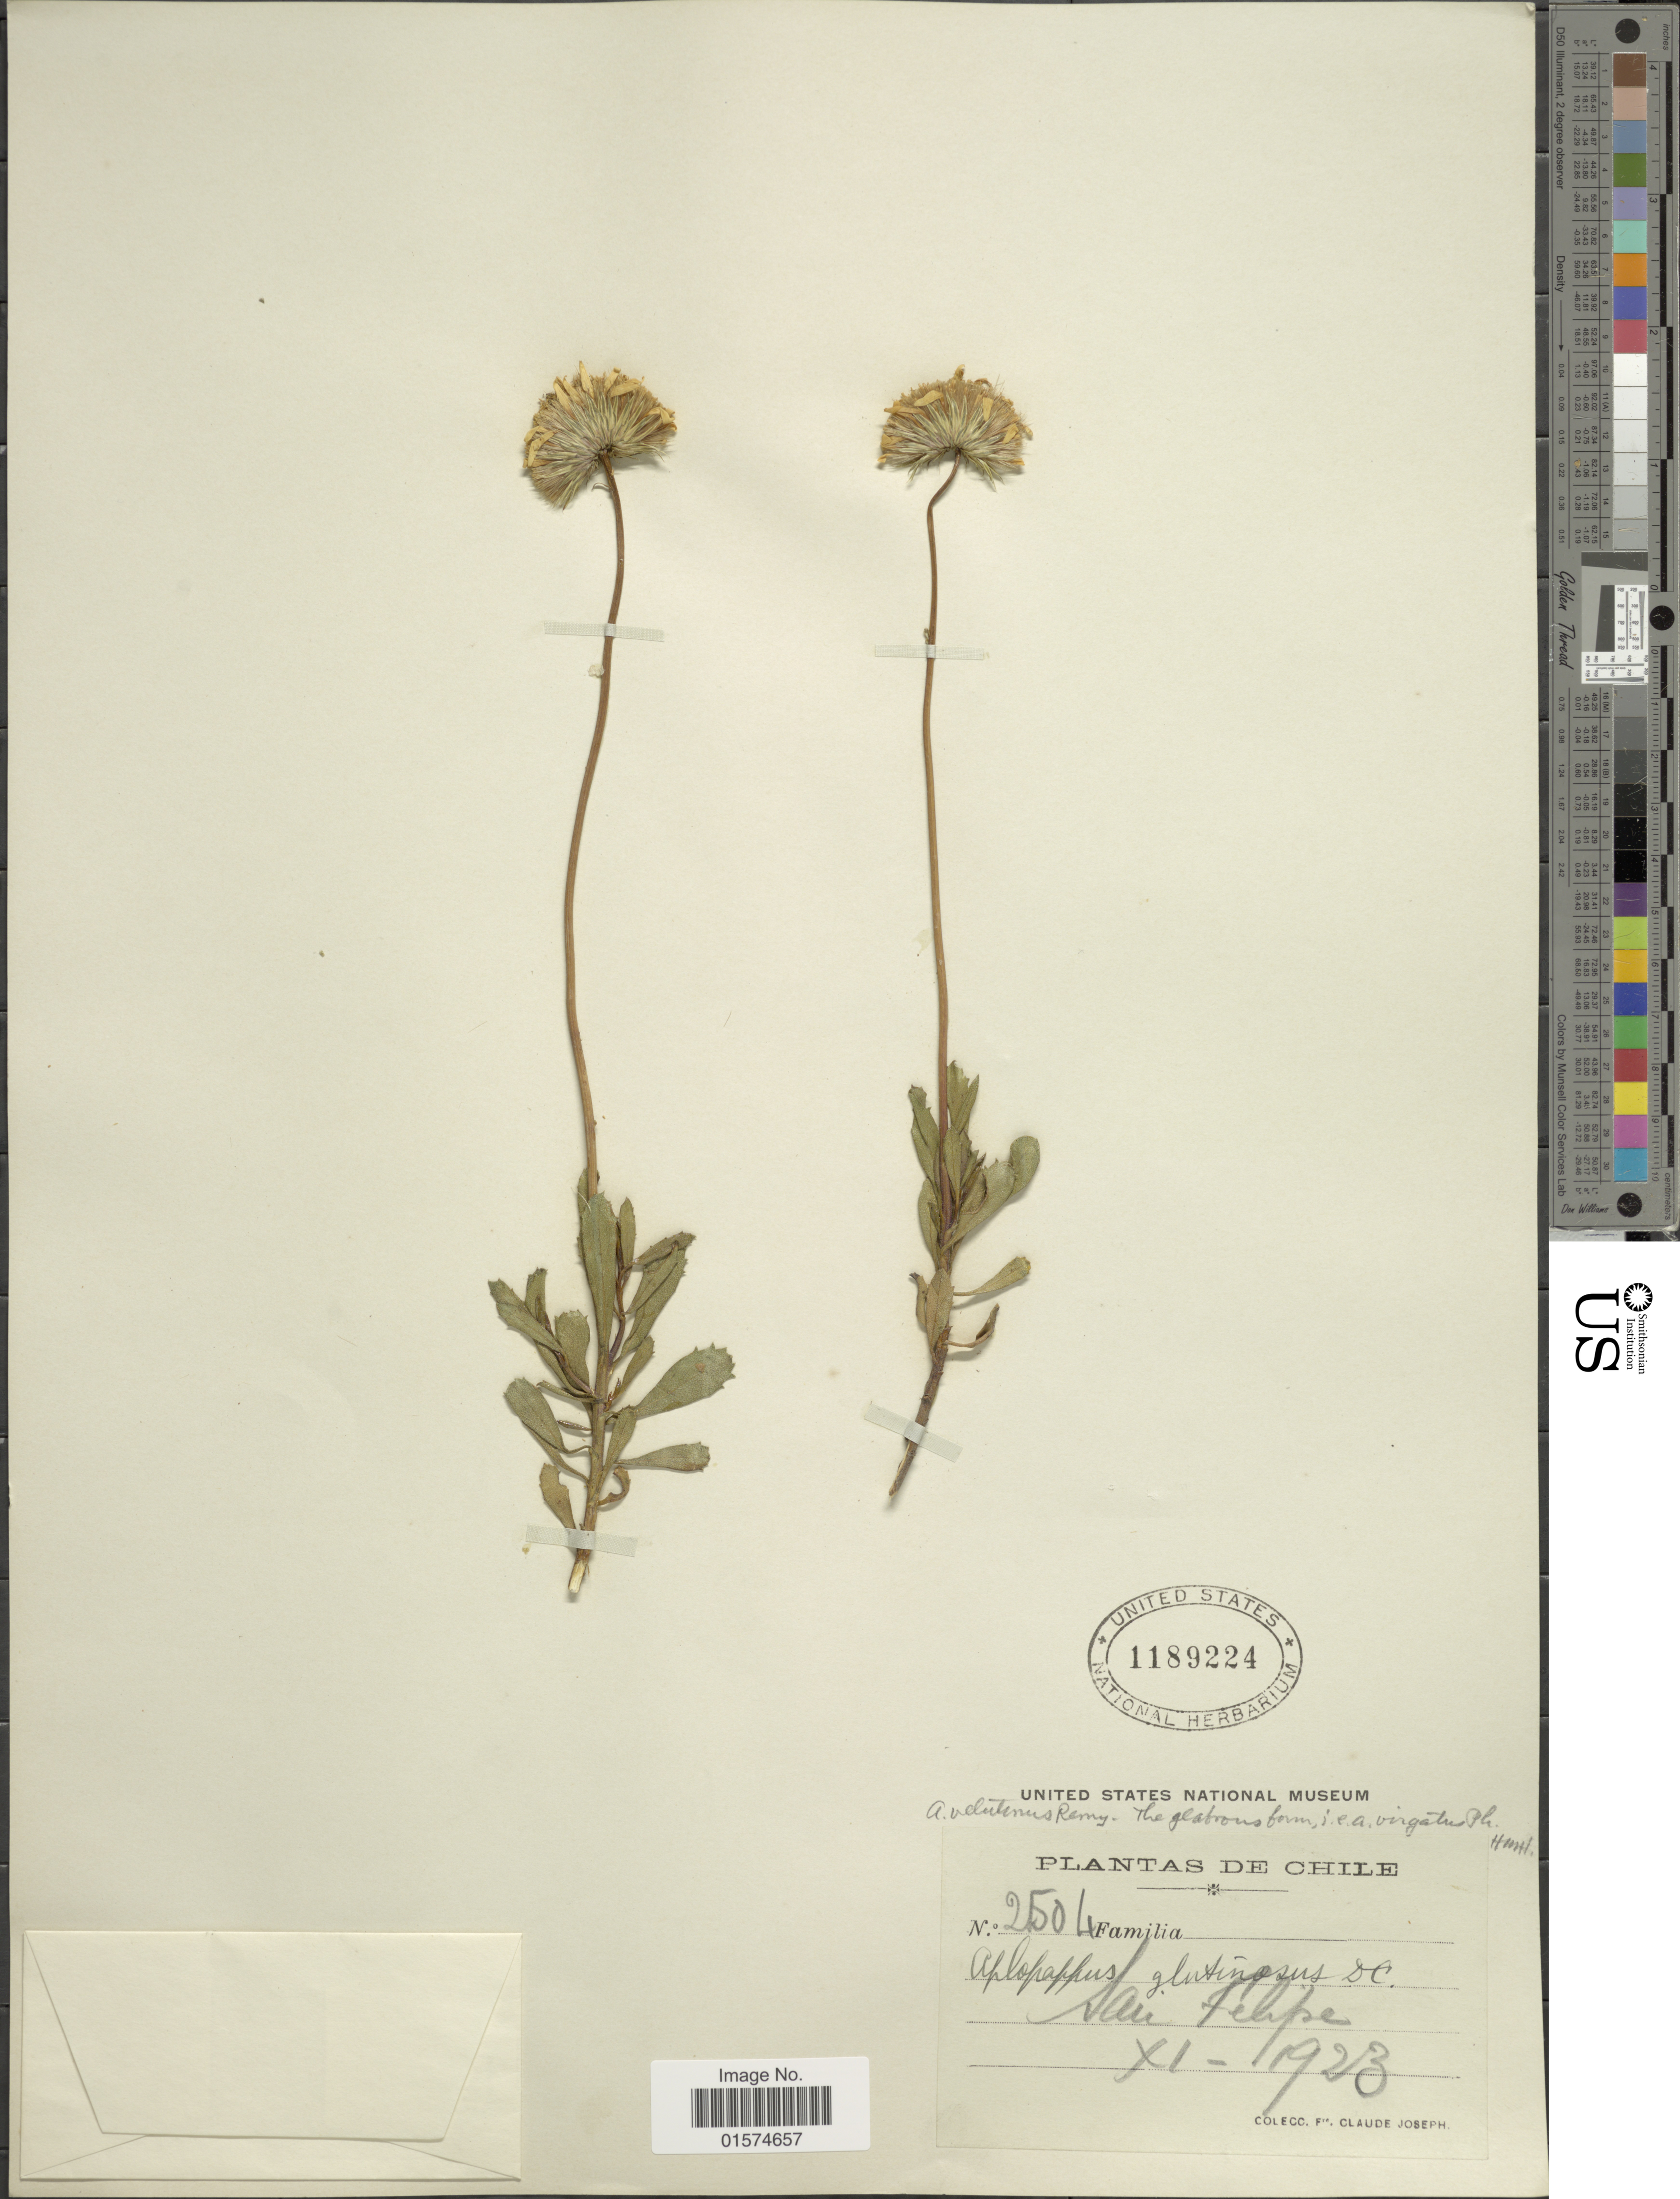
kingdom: Plantae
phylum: Tracheophyta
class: Magnoliopsida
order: Asterales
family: Asteraceae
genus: Haplopappus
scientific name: Haplopappus velutinus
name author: J. Rémy in Gay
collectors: Frere Claude Joseph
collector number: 2150*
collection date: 1923-11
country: Chile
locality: San Felipe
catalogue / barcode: US 1189224